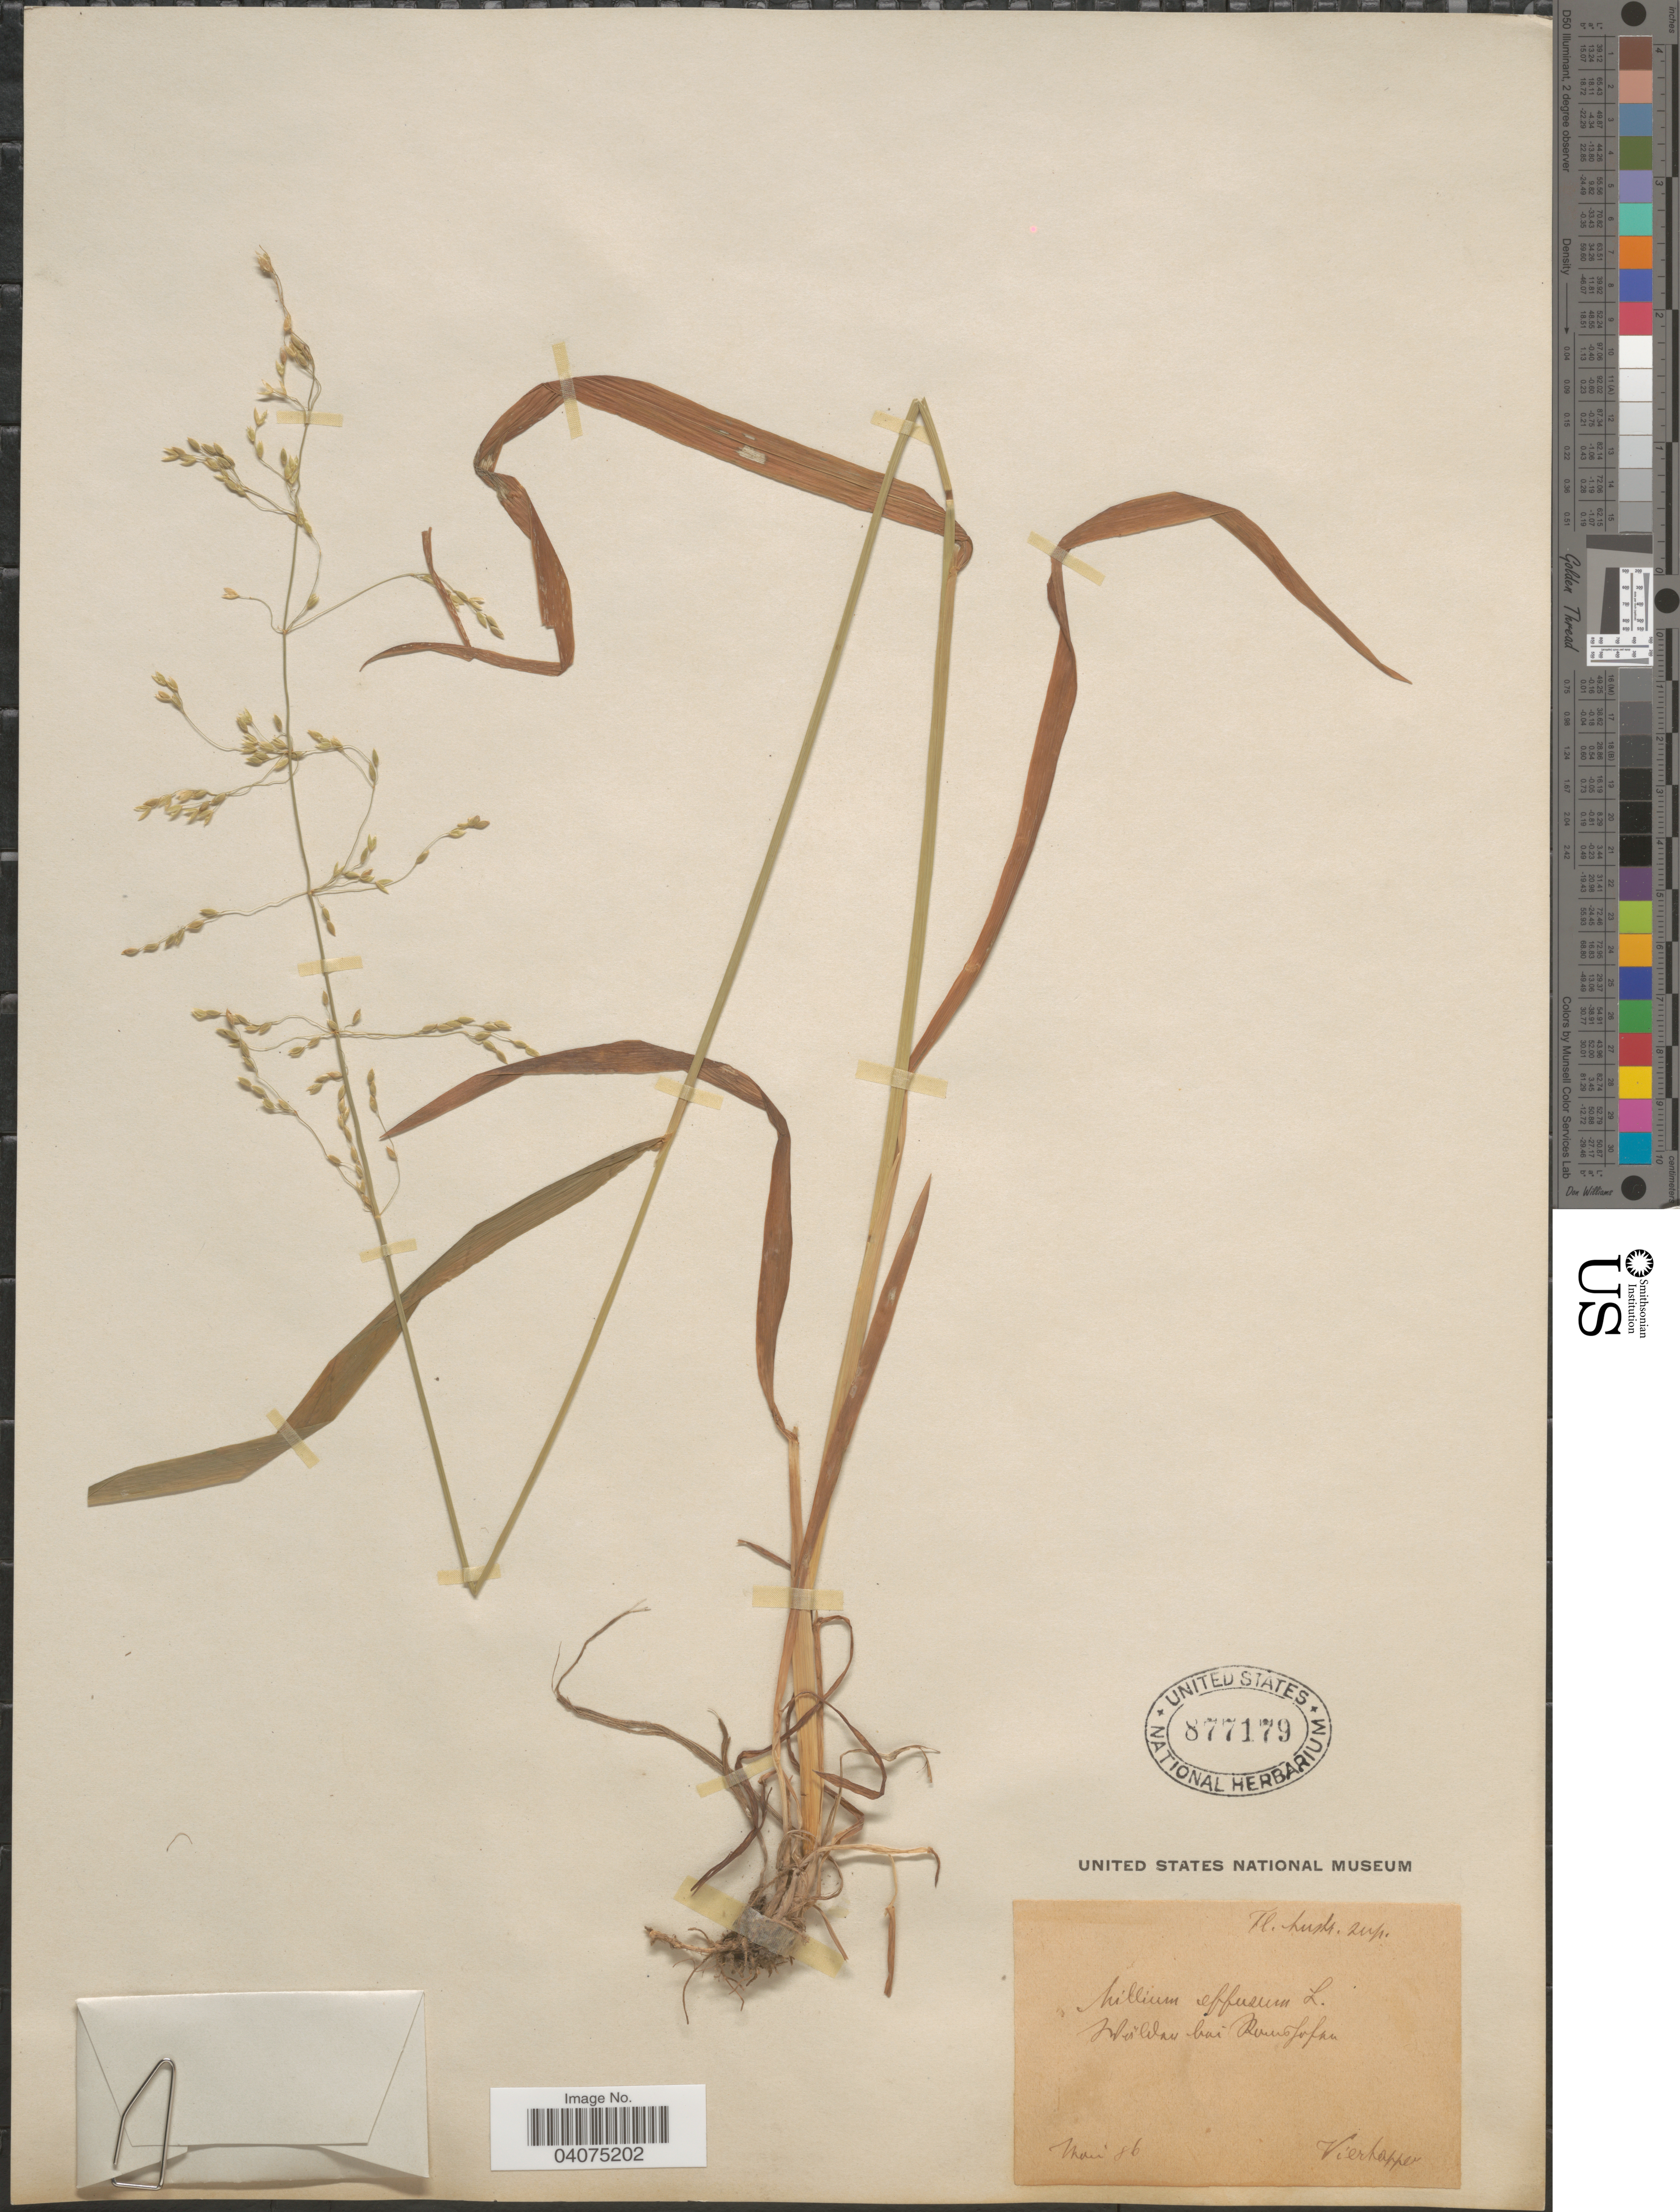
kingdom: Plantae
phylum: Tracheophyta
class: Liliopsida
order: Poales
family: Poaceae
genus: Milium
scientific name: Milium effusum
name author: L.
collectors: Vierhapper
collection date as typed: Transcribed d/m/y: /5/86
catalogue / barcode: US 877179